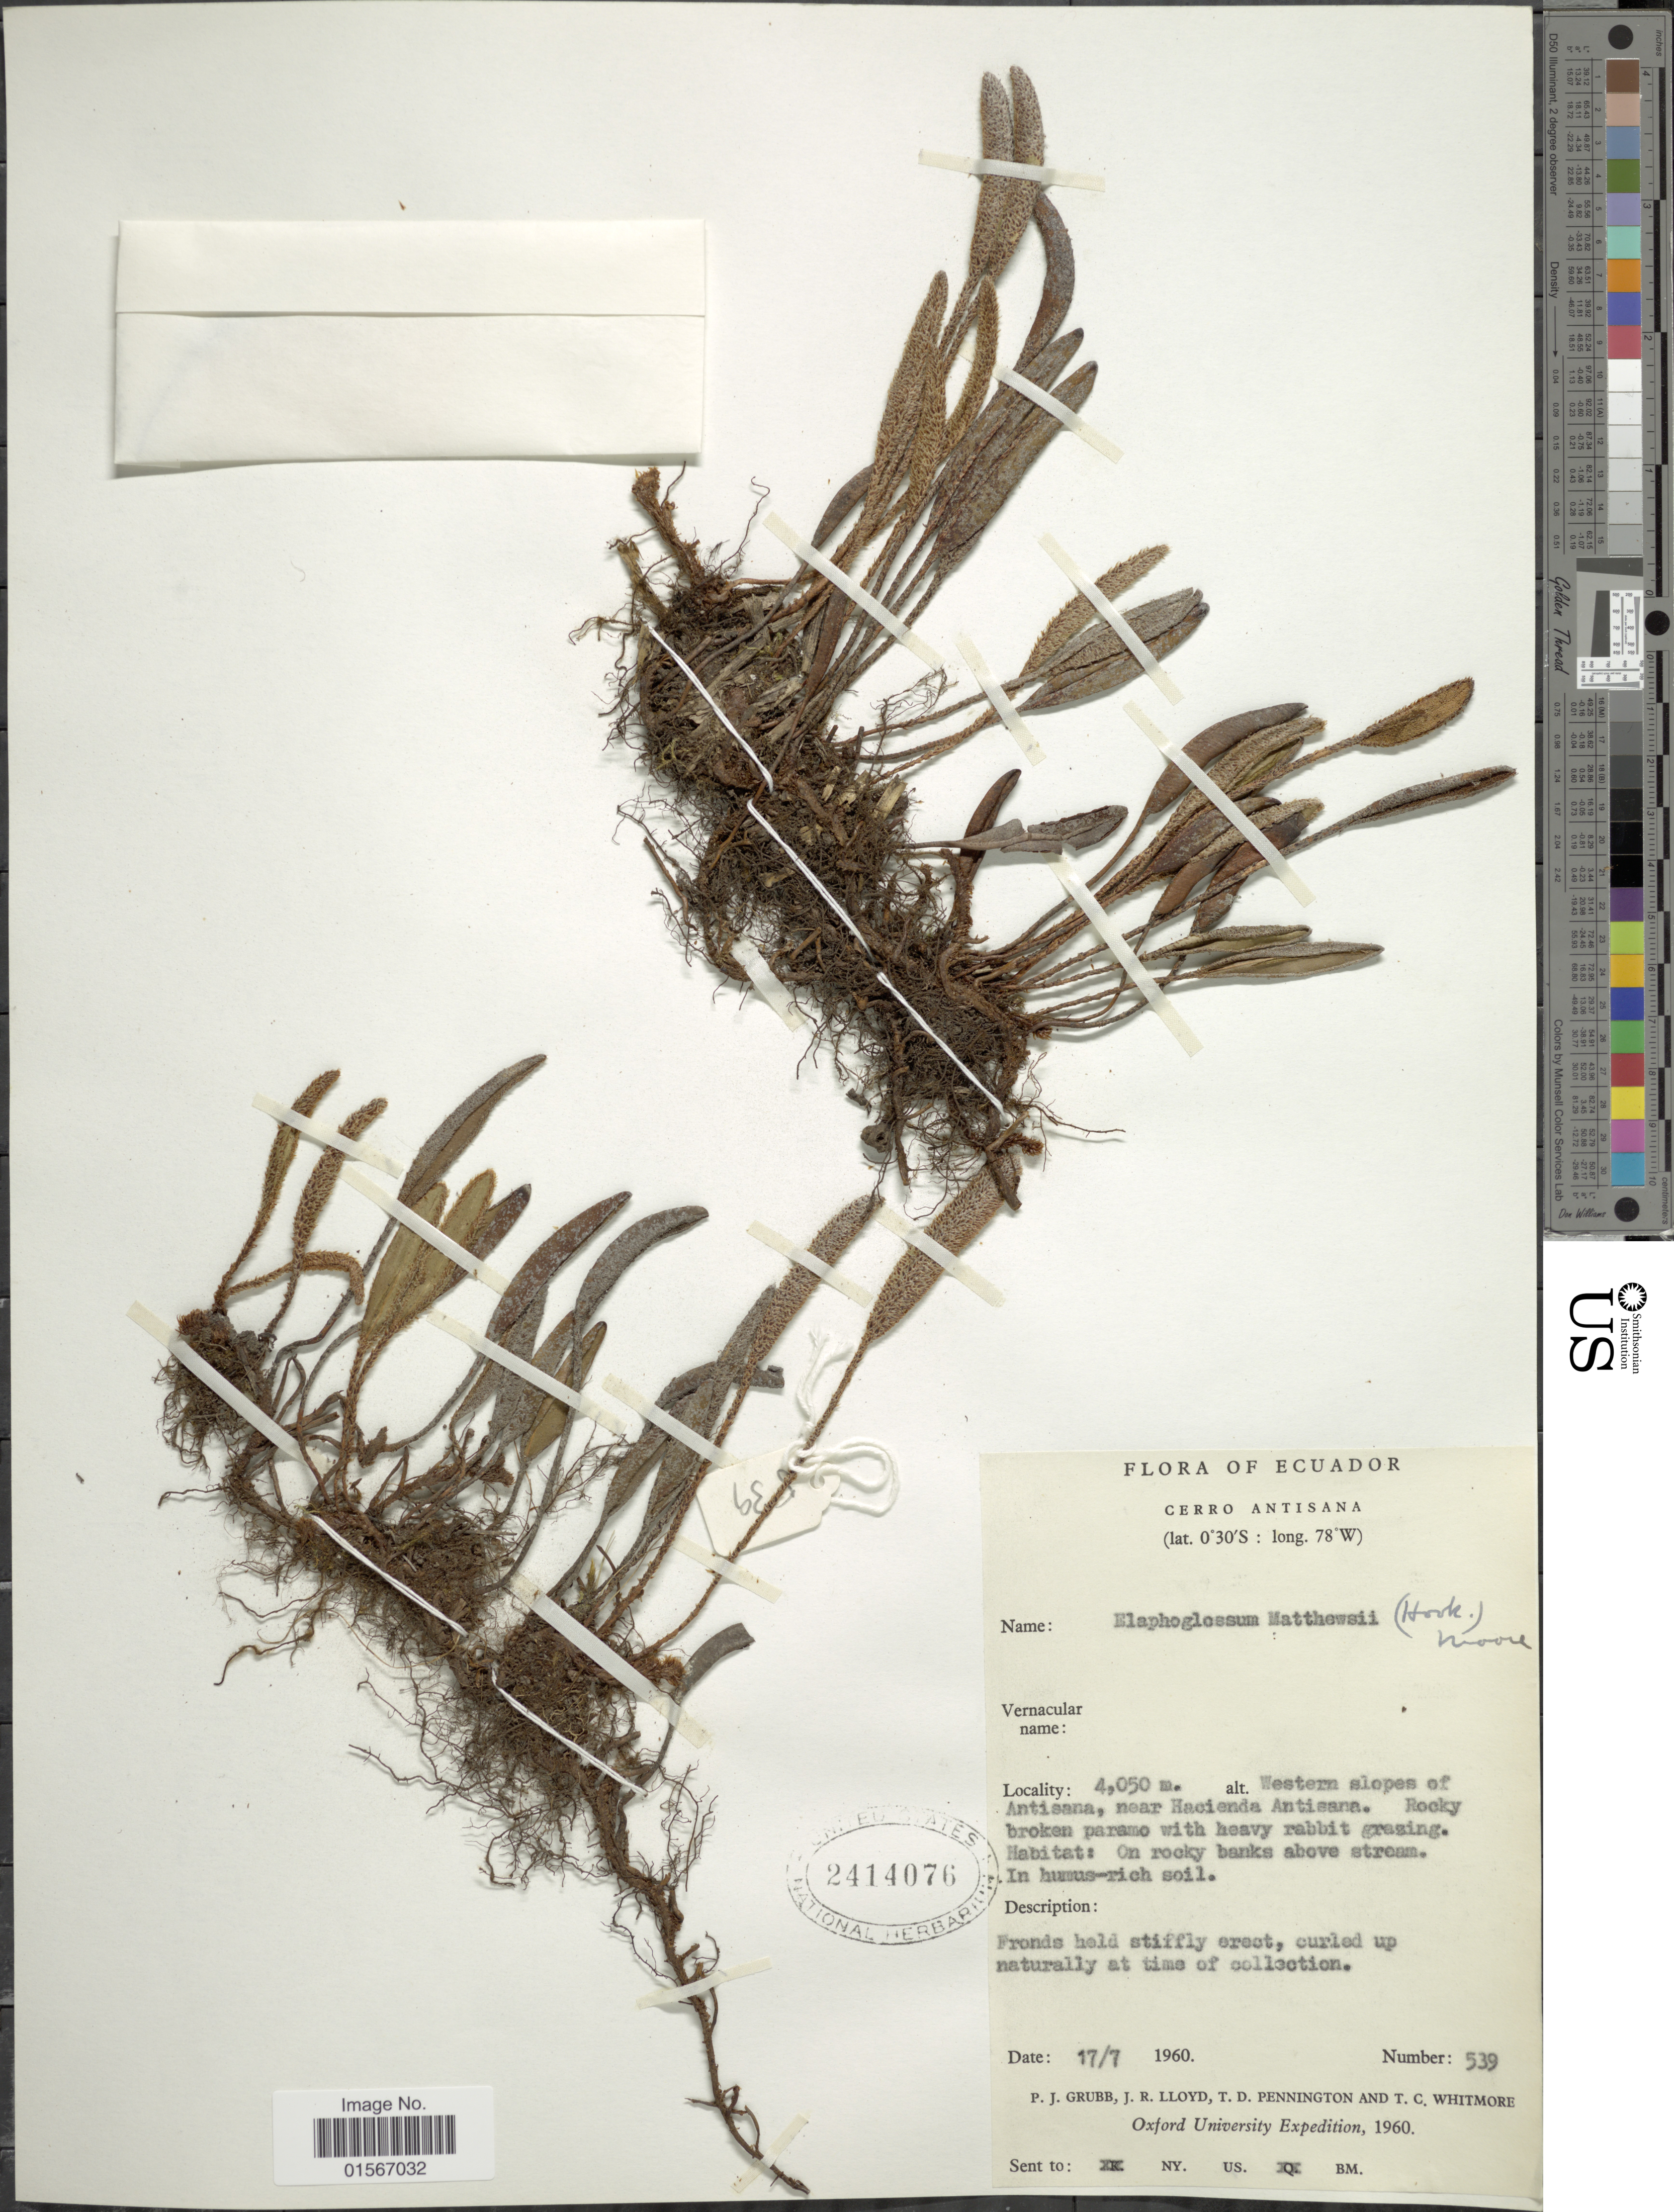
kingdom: Plantae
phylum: Tracheophyta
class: Polypodiopsida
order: Polypodiales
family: Dryopteridaceae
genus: Elaphoglossum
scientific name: Elaphoglossum mathewsii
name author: (Fée) T. Moore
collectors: P. J. Grubb, J. R. Lloyd, T. D. Pennington & T. C. Whitmore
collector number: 539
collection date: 1960-07-17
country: Ecuador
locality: Cerro Antisana, Western slopes of Antisana, near Hacienda Antisana. Rocky broken paramo with heavy rabbit grazing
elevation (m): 4050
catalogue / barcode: US 2414076